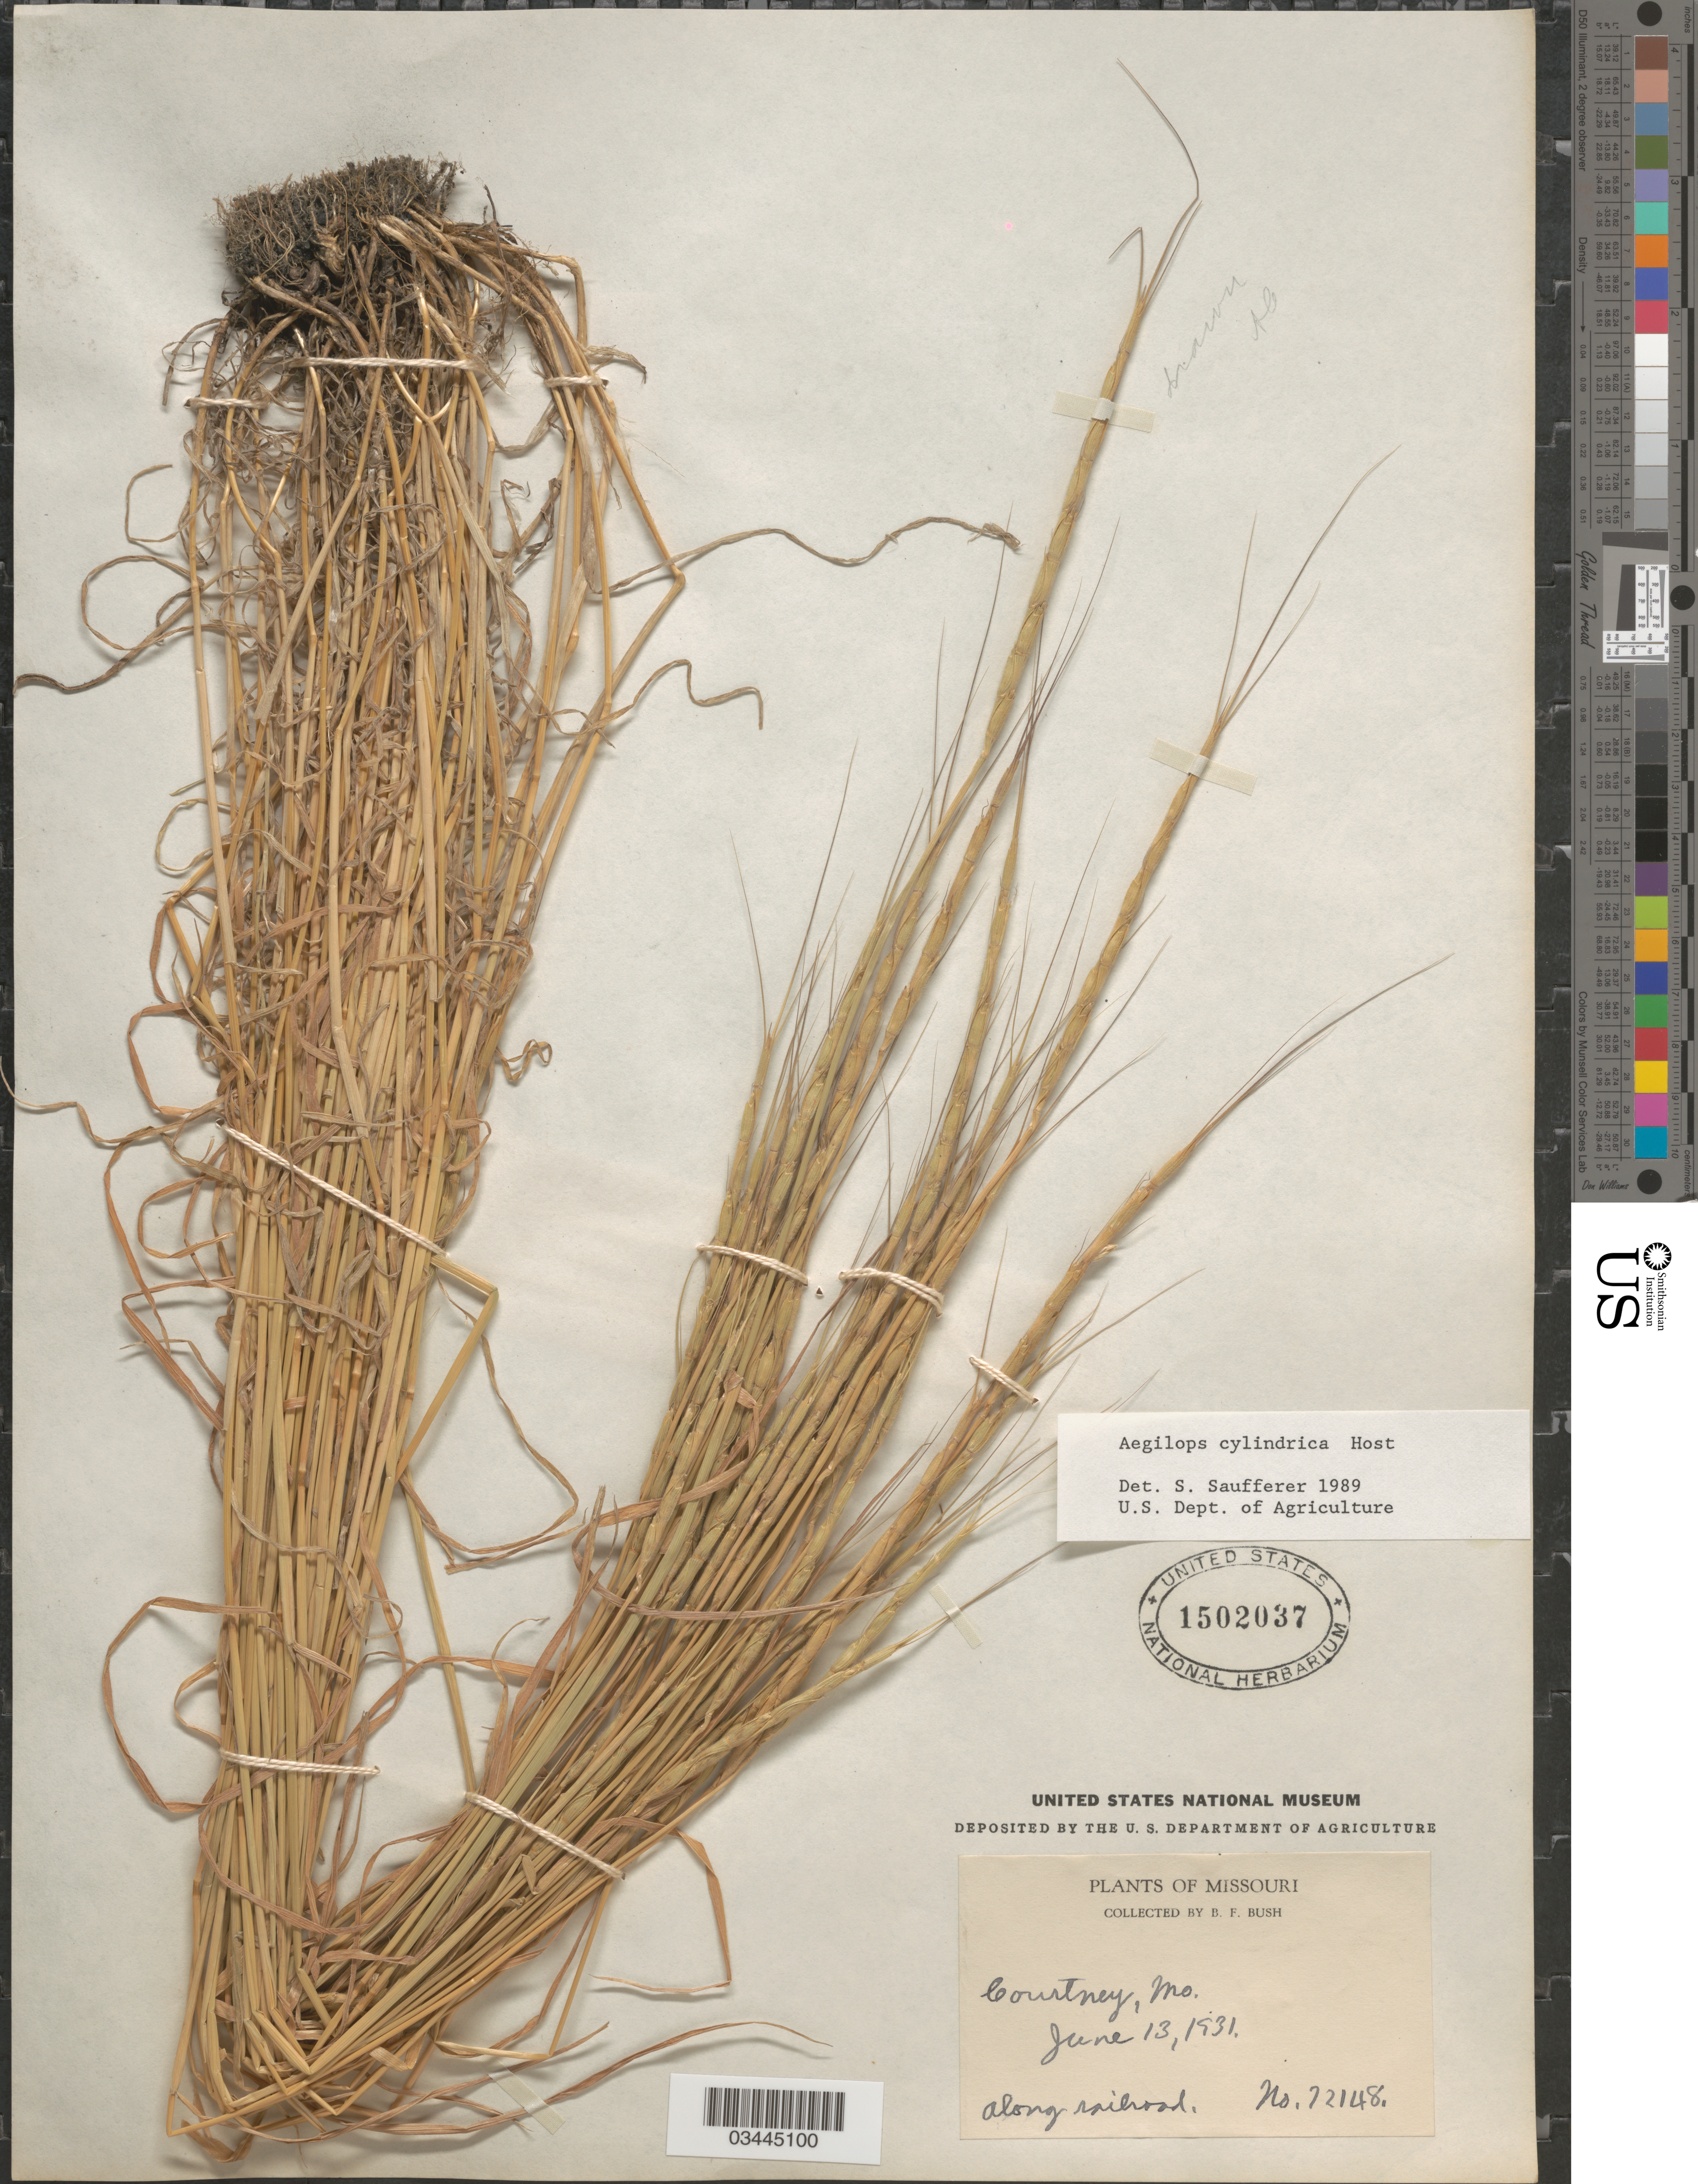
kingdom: Plantae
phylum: Tracheophyta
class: Liliopsida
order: Poales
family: Poaceae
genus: Aegilops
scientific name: Aegilops cylindrica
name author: Host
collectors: B. F. Bush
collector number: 72148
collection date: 1931-06-13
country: United States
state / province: Missouri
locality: Courtney. Along railroad.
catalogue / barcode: US 1502037